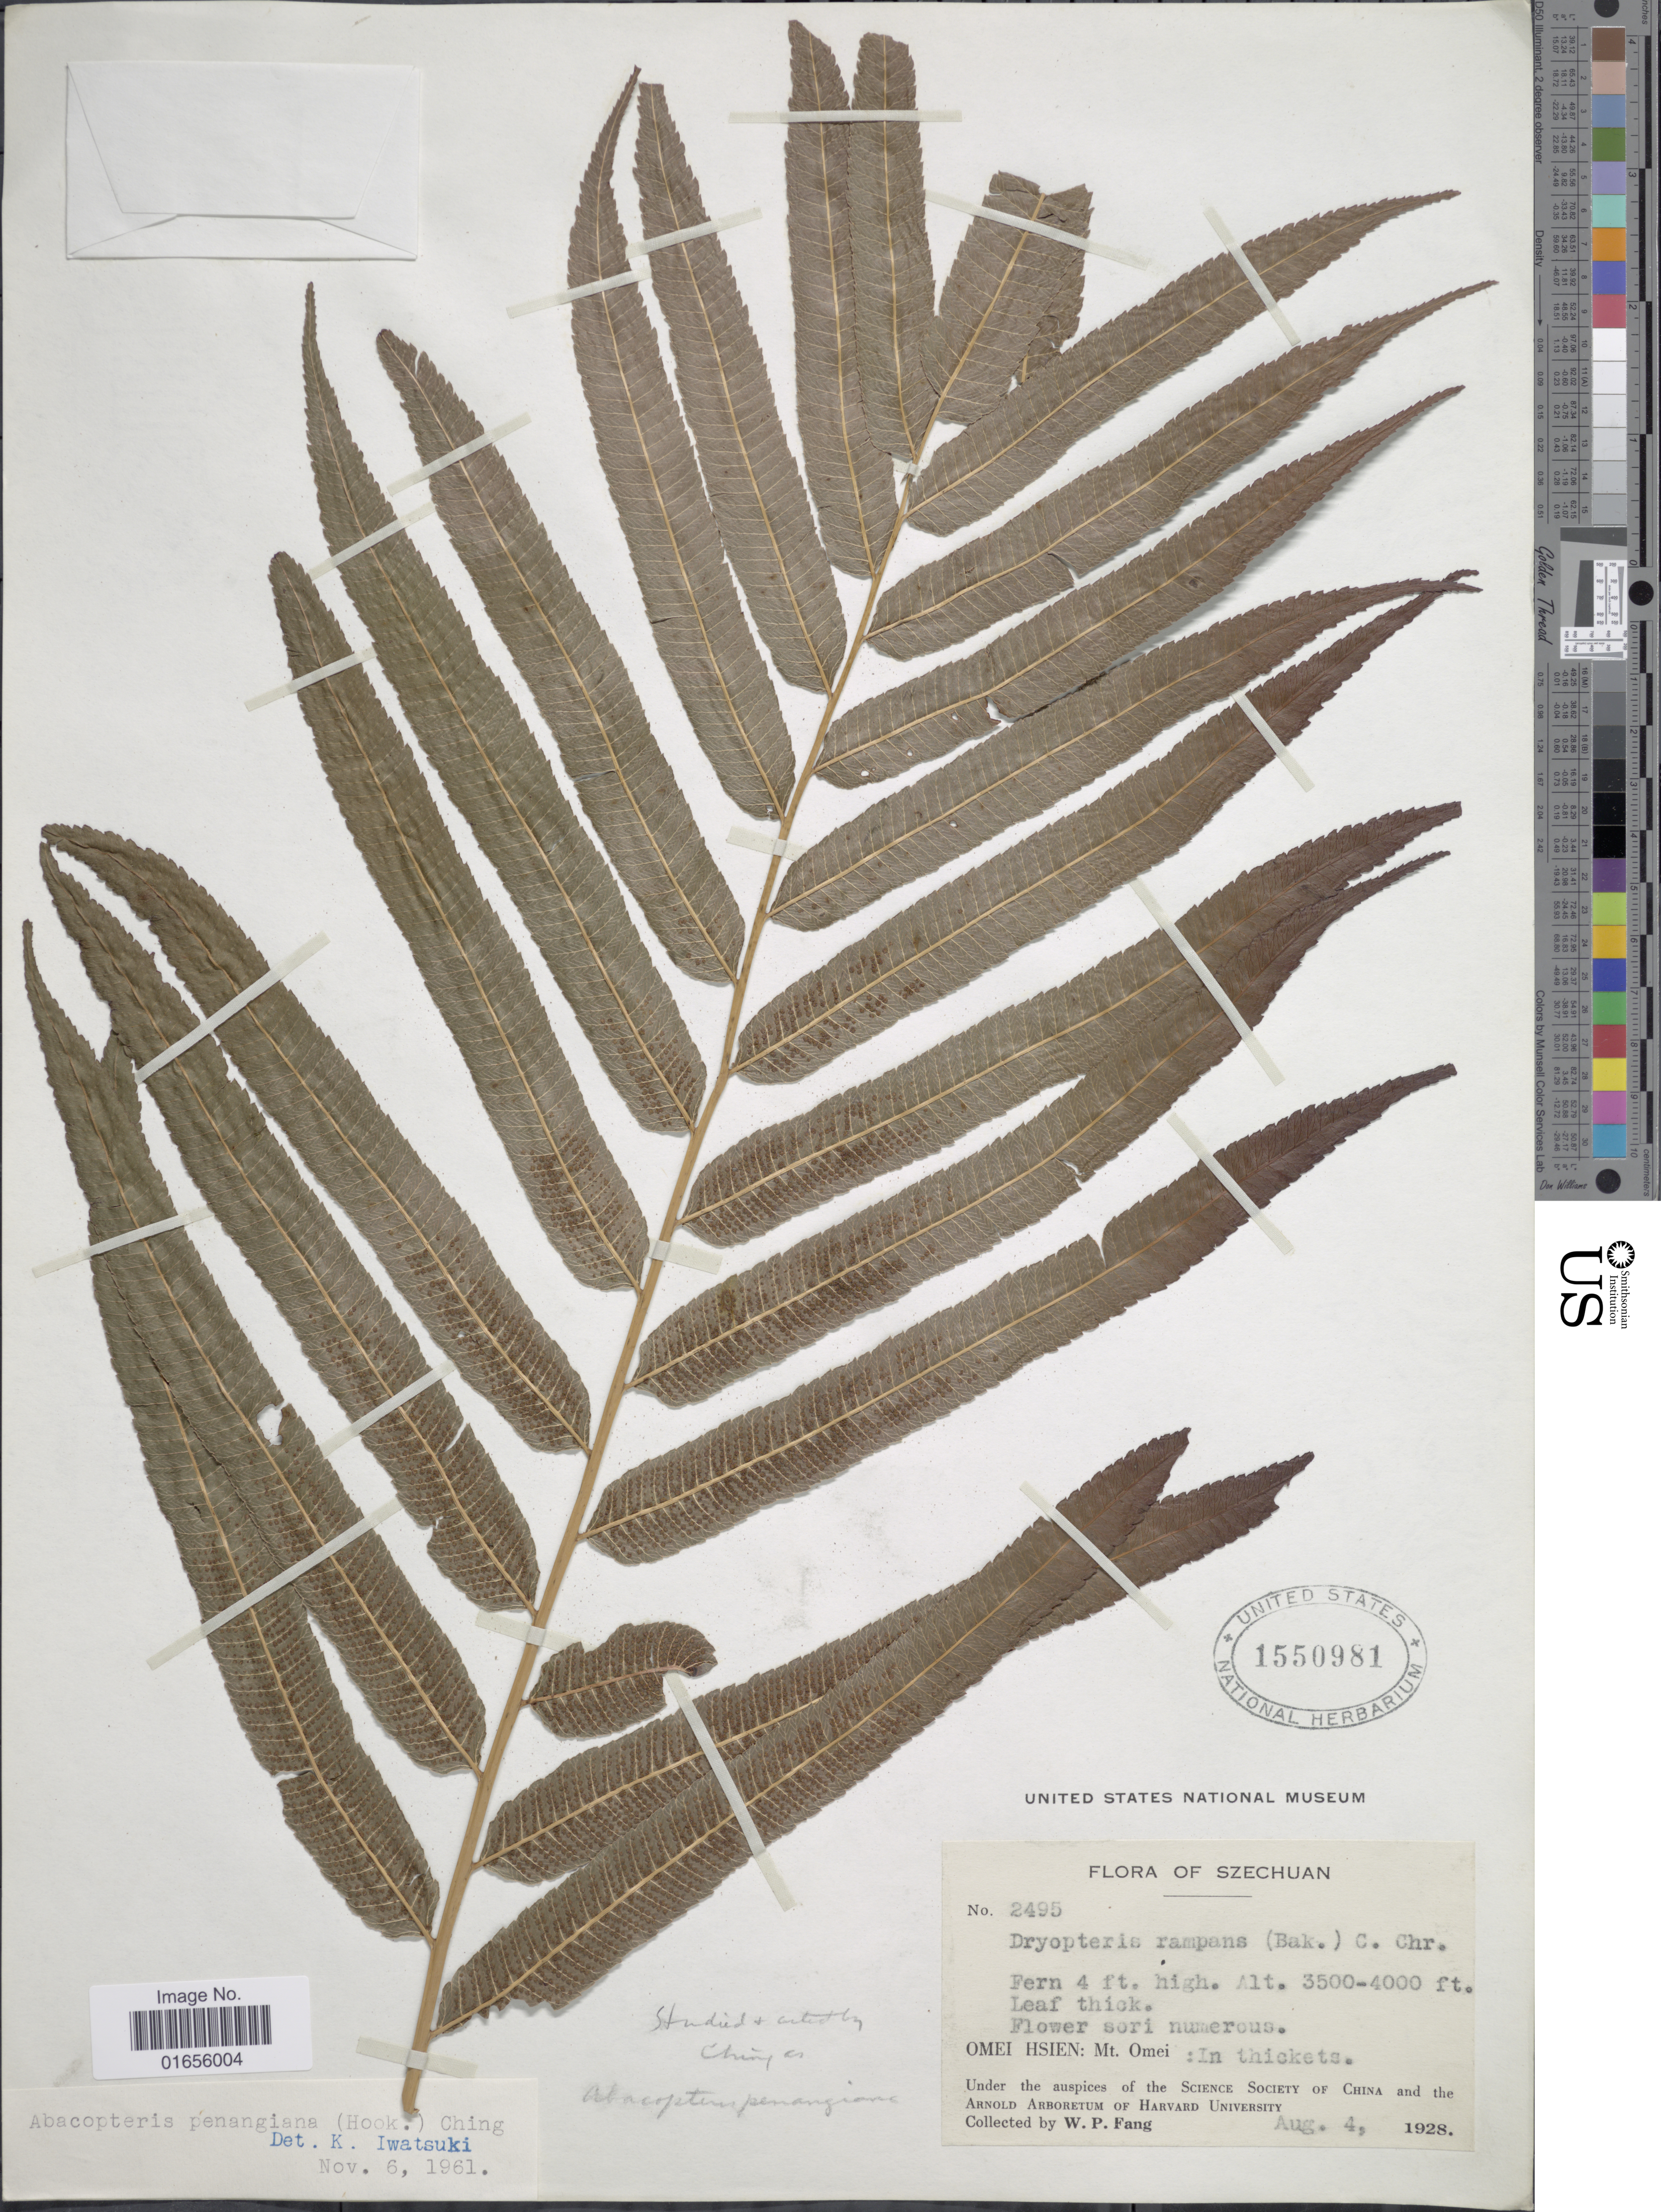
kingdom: Plantae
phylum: Tracheophyta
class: Polypodiopsida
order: Polypodiales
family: Thelypteridaceae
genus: Pronephrium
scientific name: Pronephrium penangiana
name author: (Hook.) Holttum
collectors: W. P. Fang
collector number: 2495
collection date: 1928-08-04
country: China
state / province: Sichuan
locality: Szechuan, Omei Hsien: Mt. Omei: In thickets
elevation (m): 1067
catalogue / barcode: US 1550981